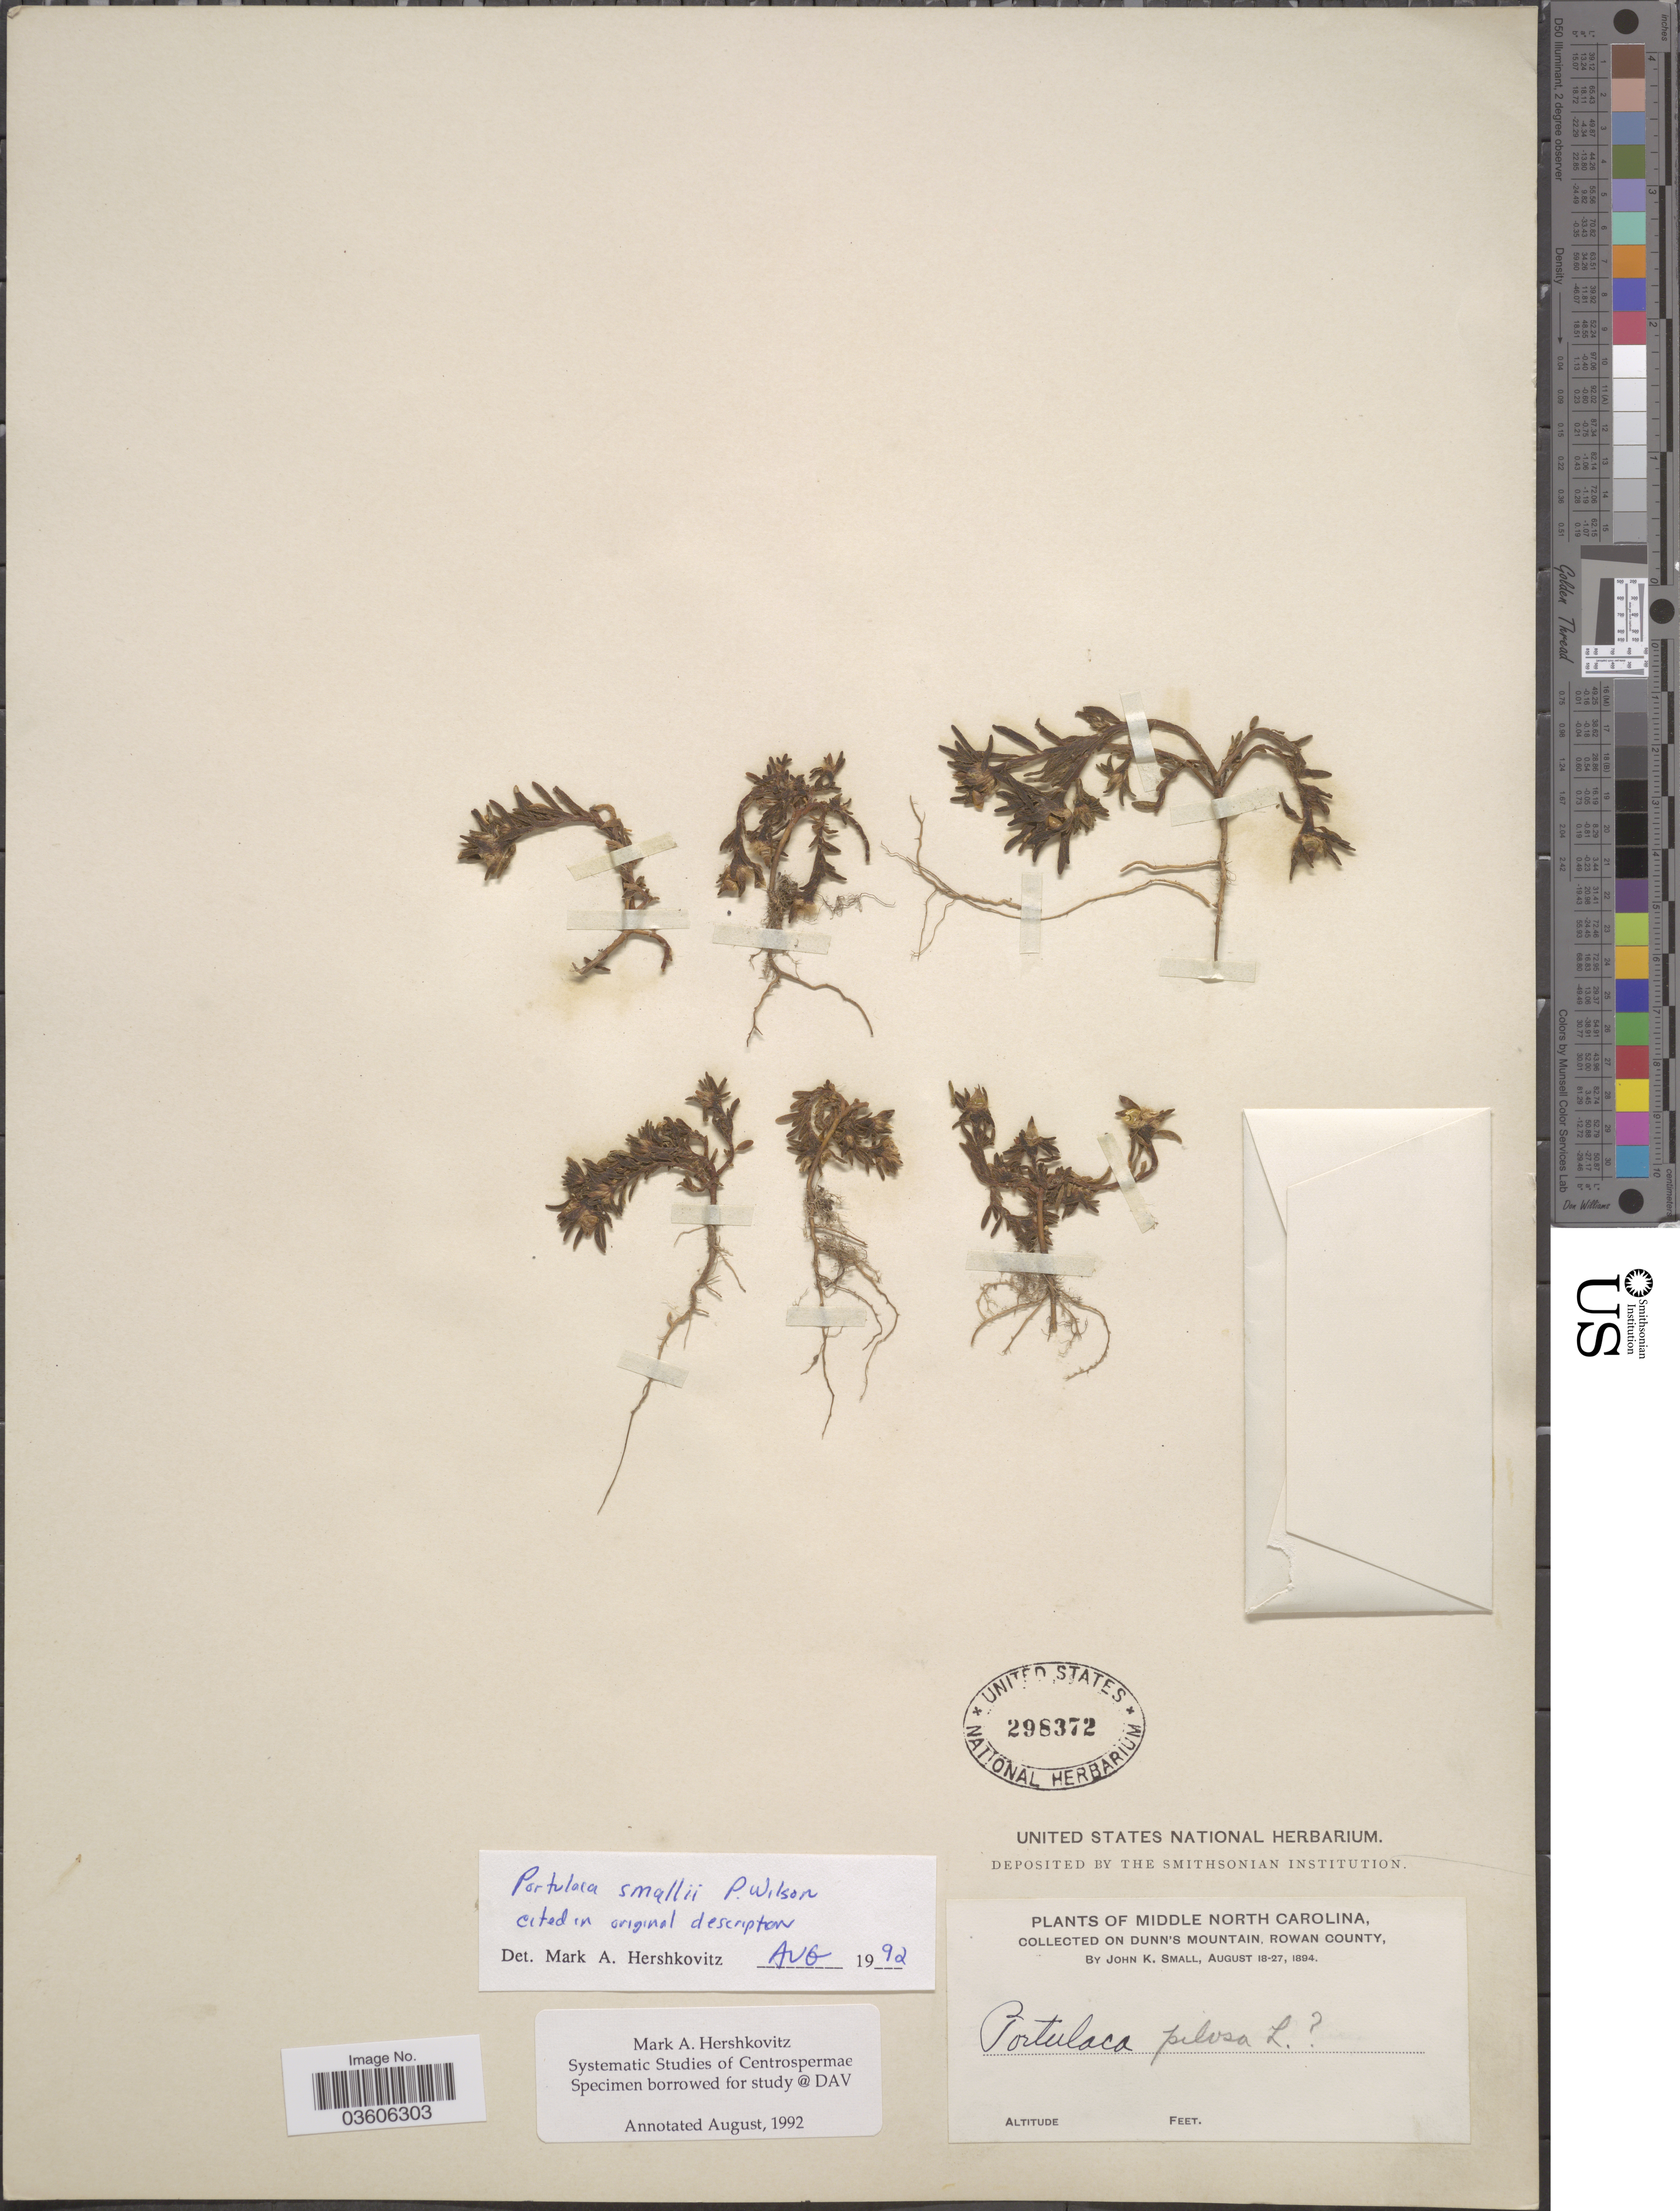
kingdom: Plantae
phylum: Tracheophyta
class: Magnoliopsida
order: Caryophyllales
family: Portulacaceae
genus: Portulaca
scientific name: Portulaca smallii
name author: P. Wilson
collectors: J. K. Small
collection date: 1894-08-18/1894-08-27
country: United States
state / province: North Carolina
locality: Middle North Carolina. On Dunn's Mountain, Rowan County.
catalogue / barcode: US 298372